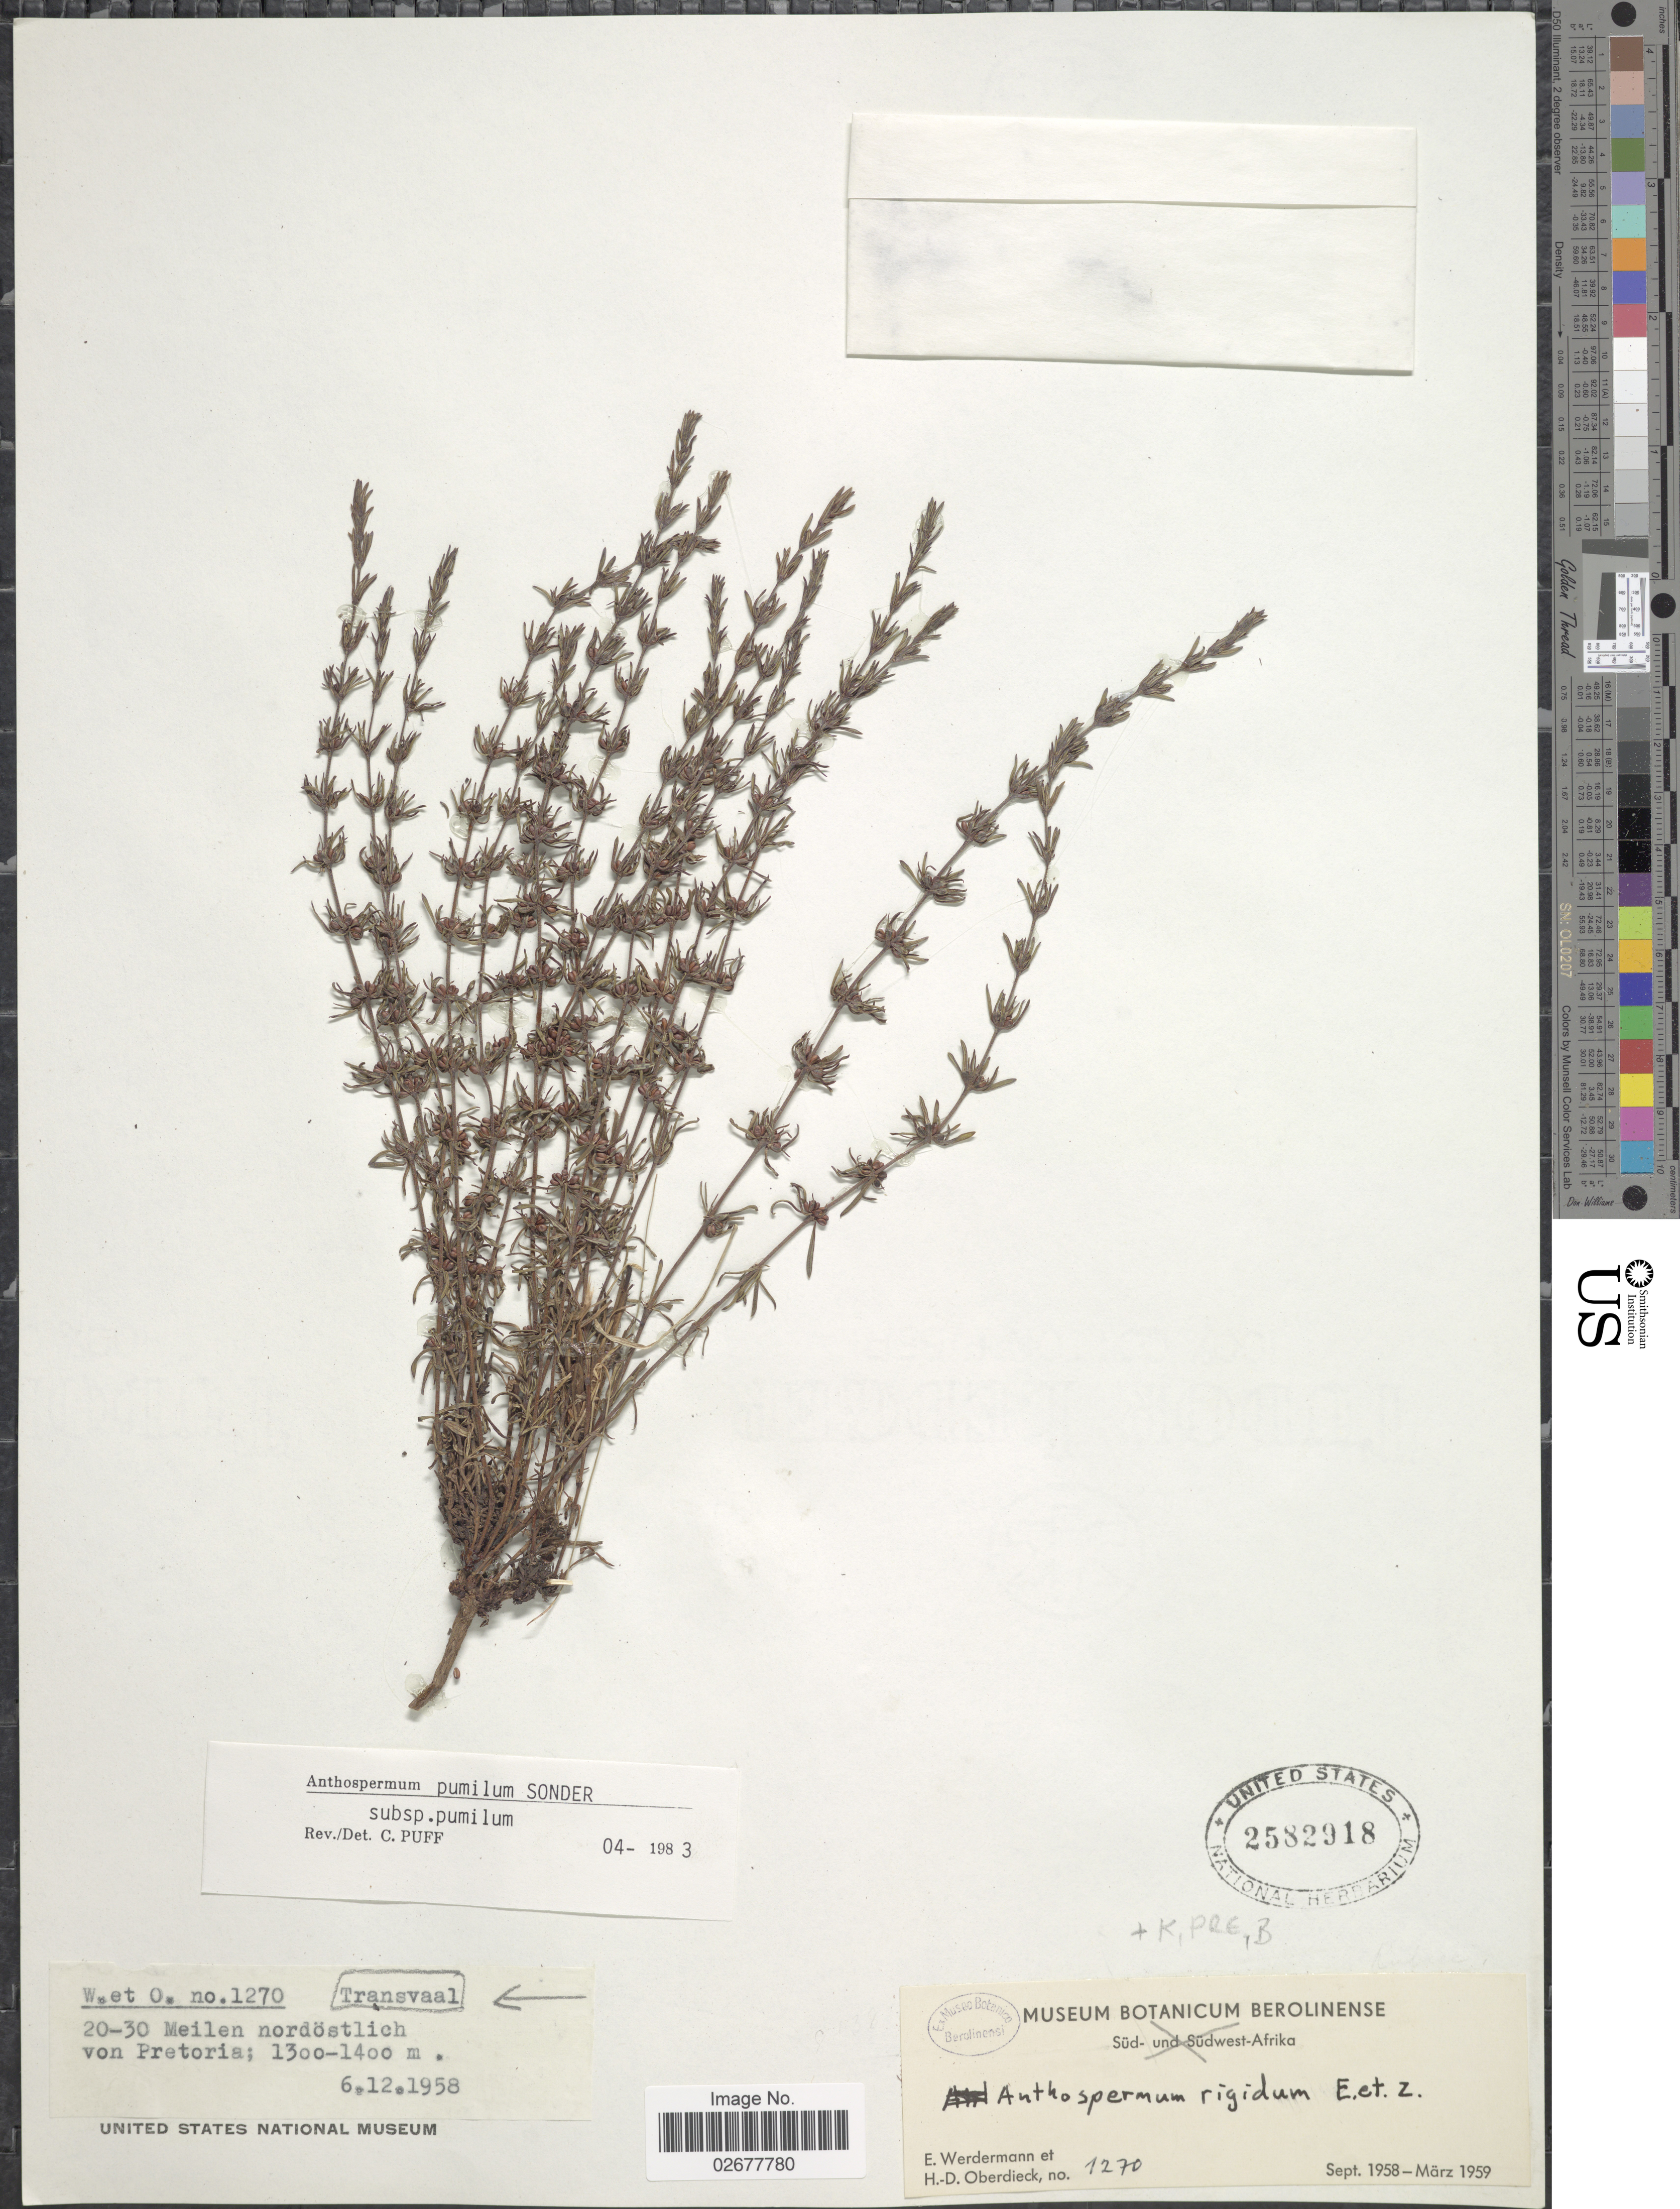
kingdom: Plantae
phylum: Tracheophyta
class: Magnoliopsida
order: Gentianales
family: Rubiaceae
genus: Anthospermum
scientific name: Anthospermum pumilum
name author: Sond.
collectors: E. Werdermann & H. Oberdieck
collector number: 1270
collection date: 1958-12-06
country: South Africa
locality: Transvaal. 20-30 Meilen nordostlich von Pretoria. Sud-Afrika.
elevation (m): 1300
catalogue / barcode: US 2582918